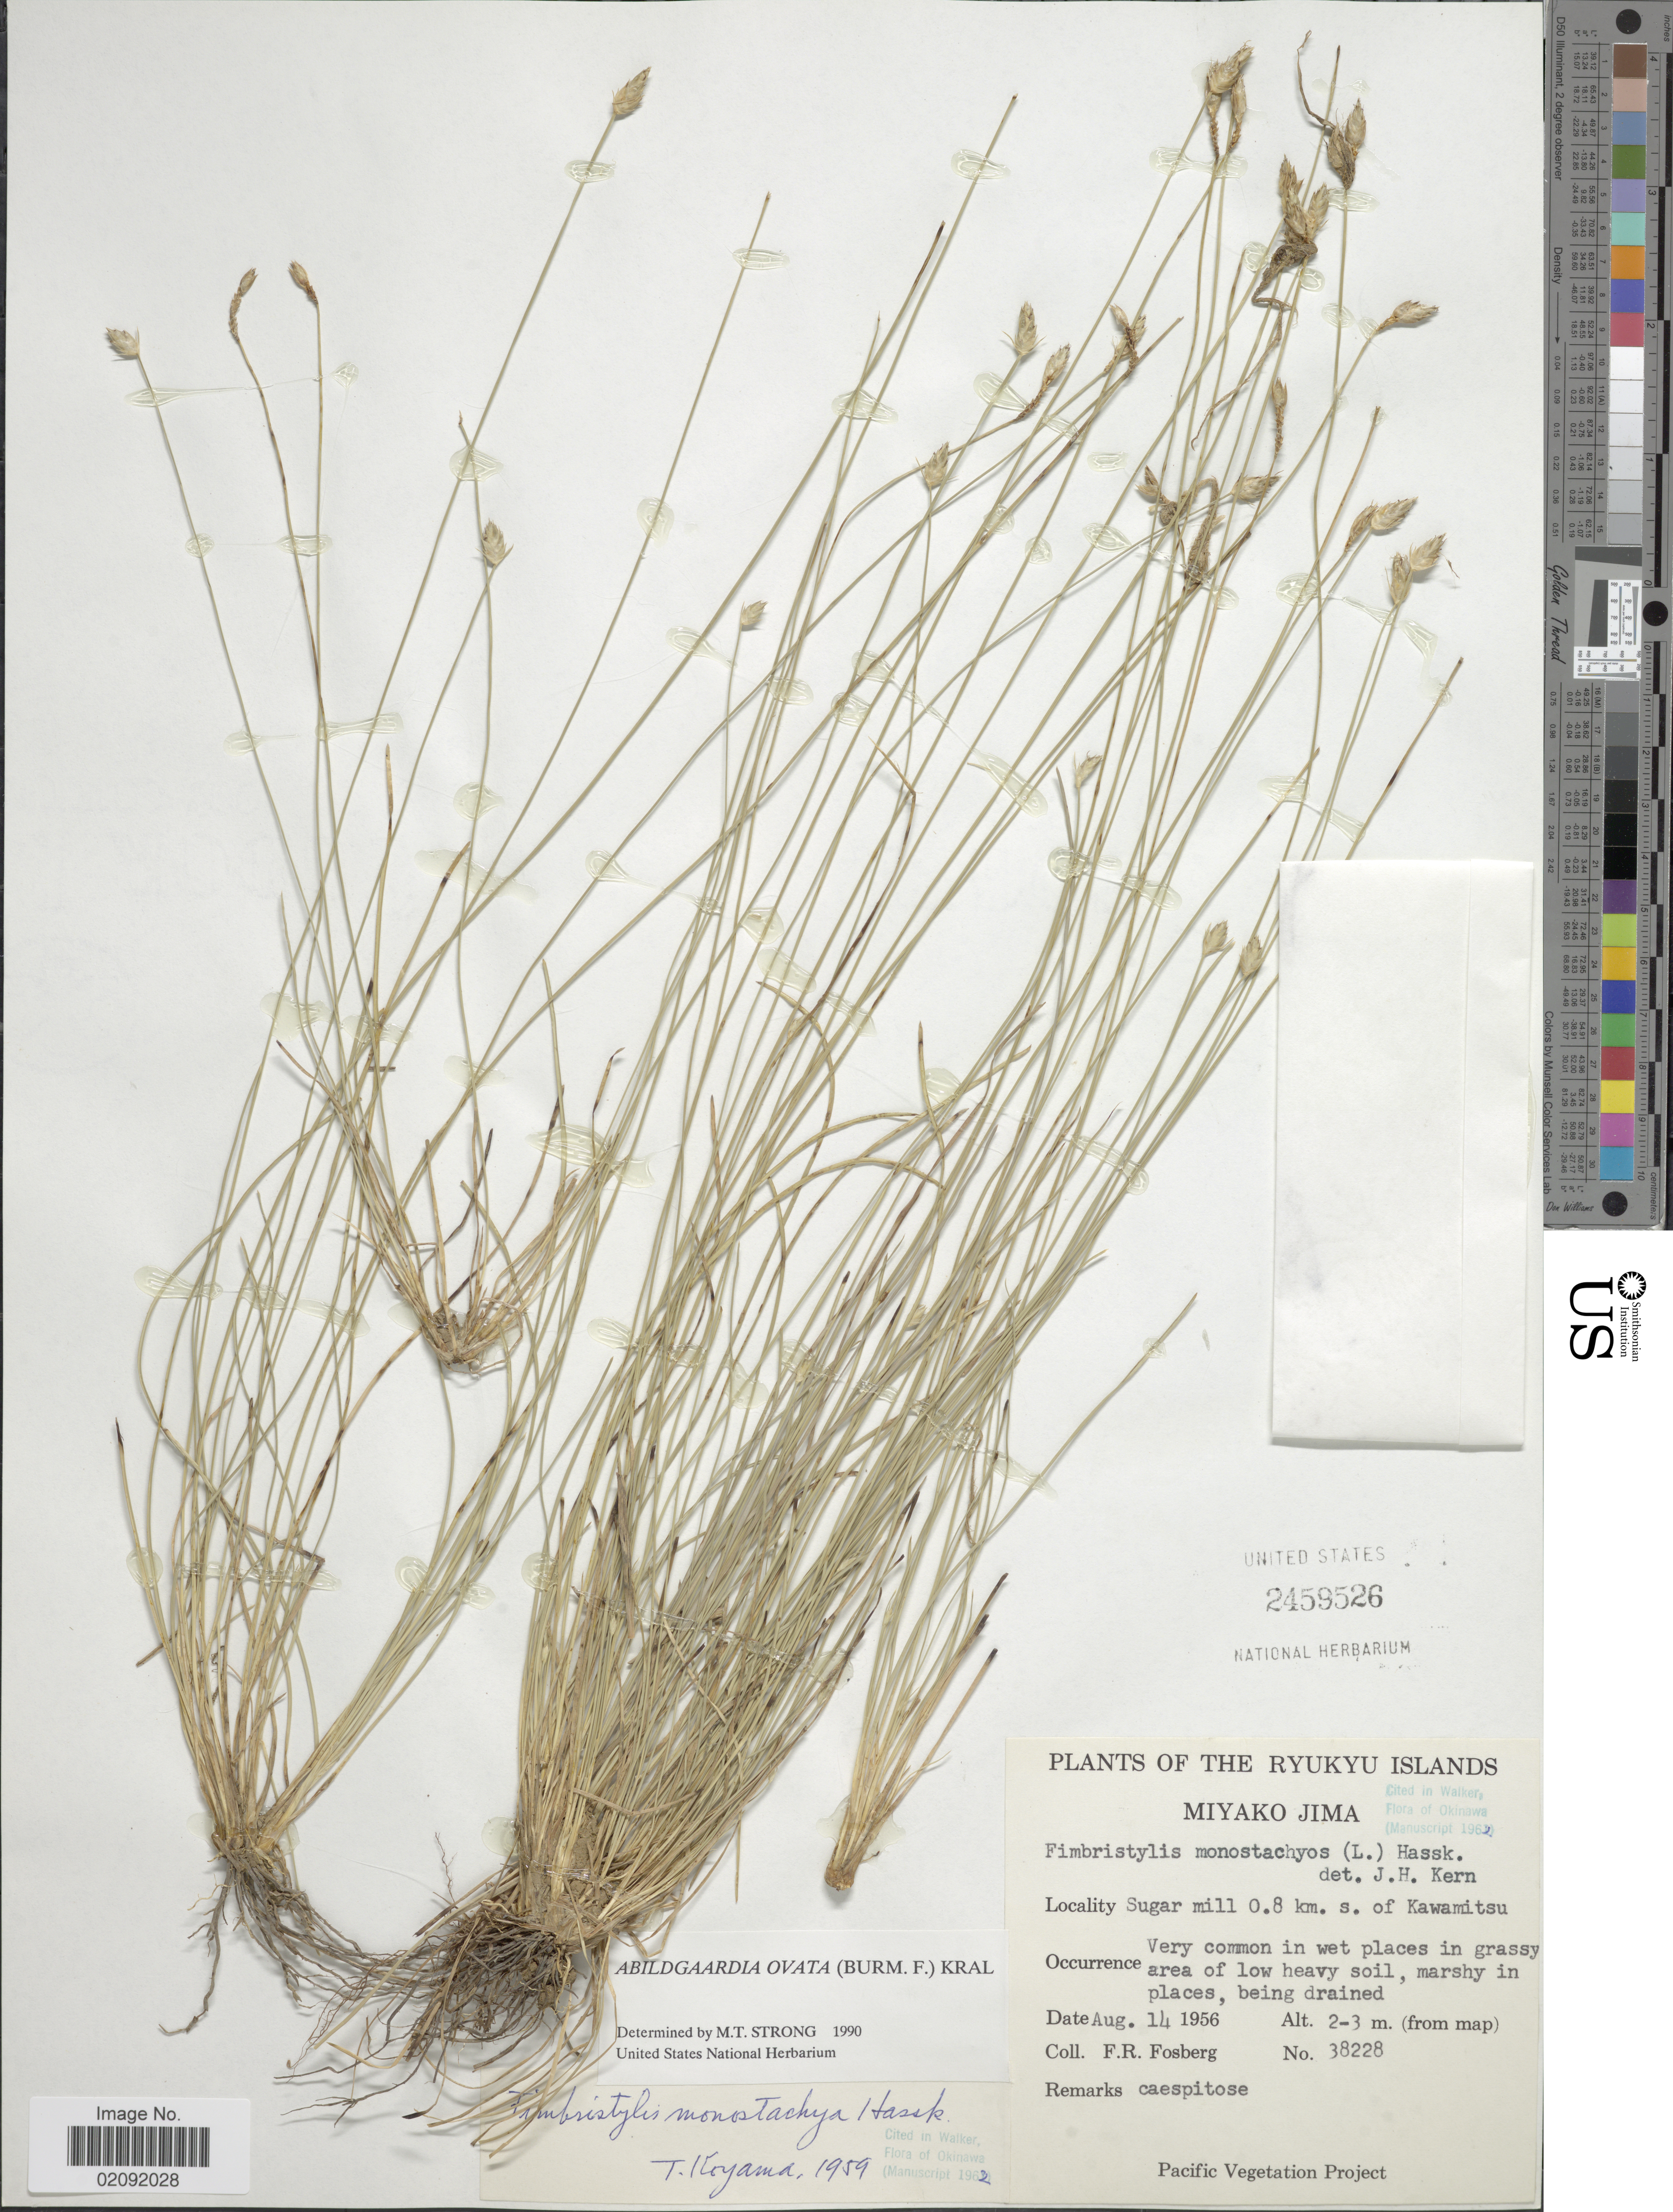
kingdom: Plantae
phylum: Tracheophyta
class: Liliopsida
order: Poales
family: Cyperaceae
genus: Abildgaardia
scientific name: Abildgaardia ovata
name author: (Burm. f.) Kral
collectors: F. R. Fosberg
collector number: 38228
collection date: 1956-08-14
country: Japan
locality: The Ryukyu Islands, Miyako Jima, Sugar mill 0.8 km. s. of Kawmitsu.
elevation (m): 2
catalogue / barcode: US 2459526